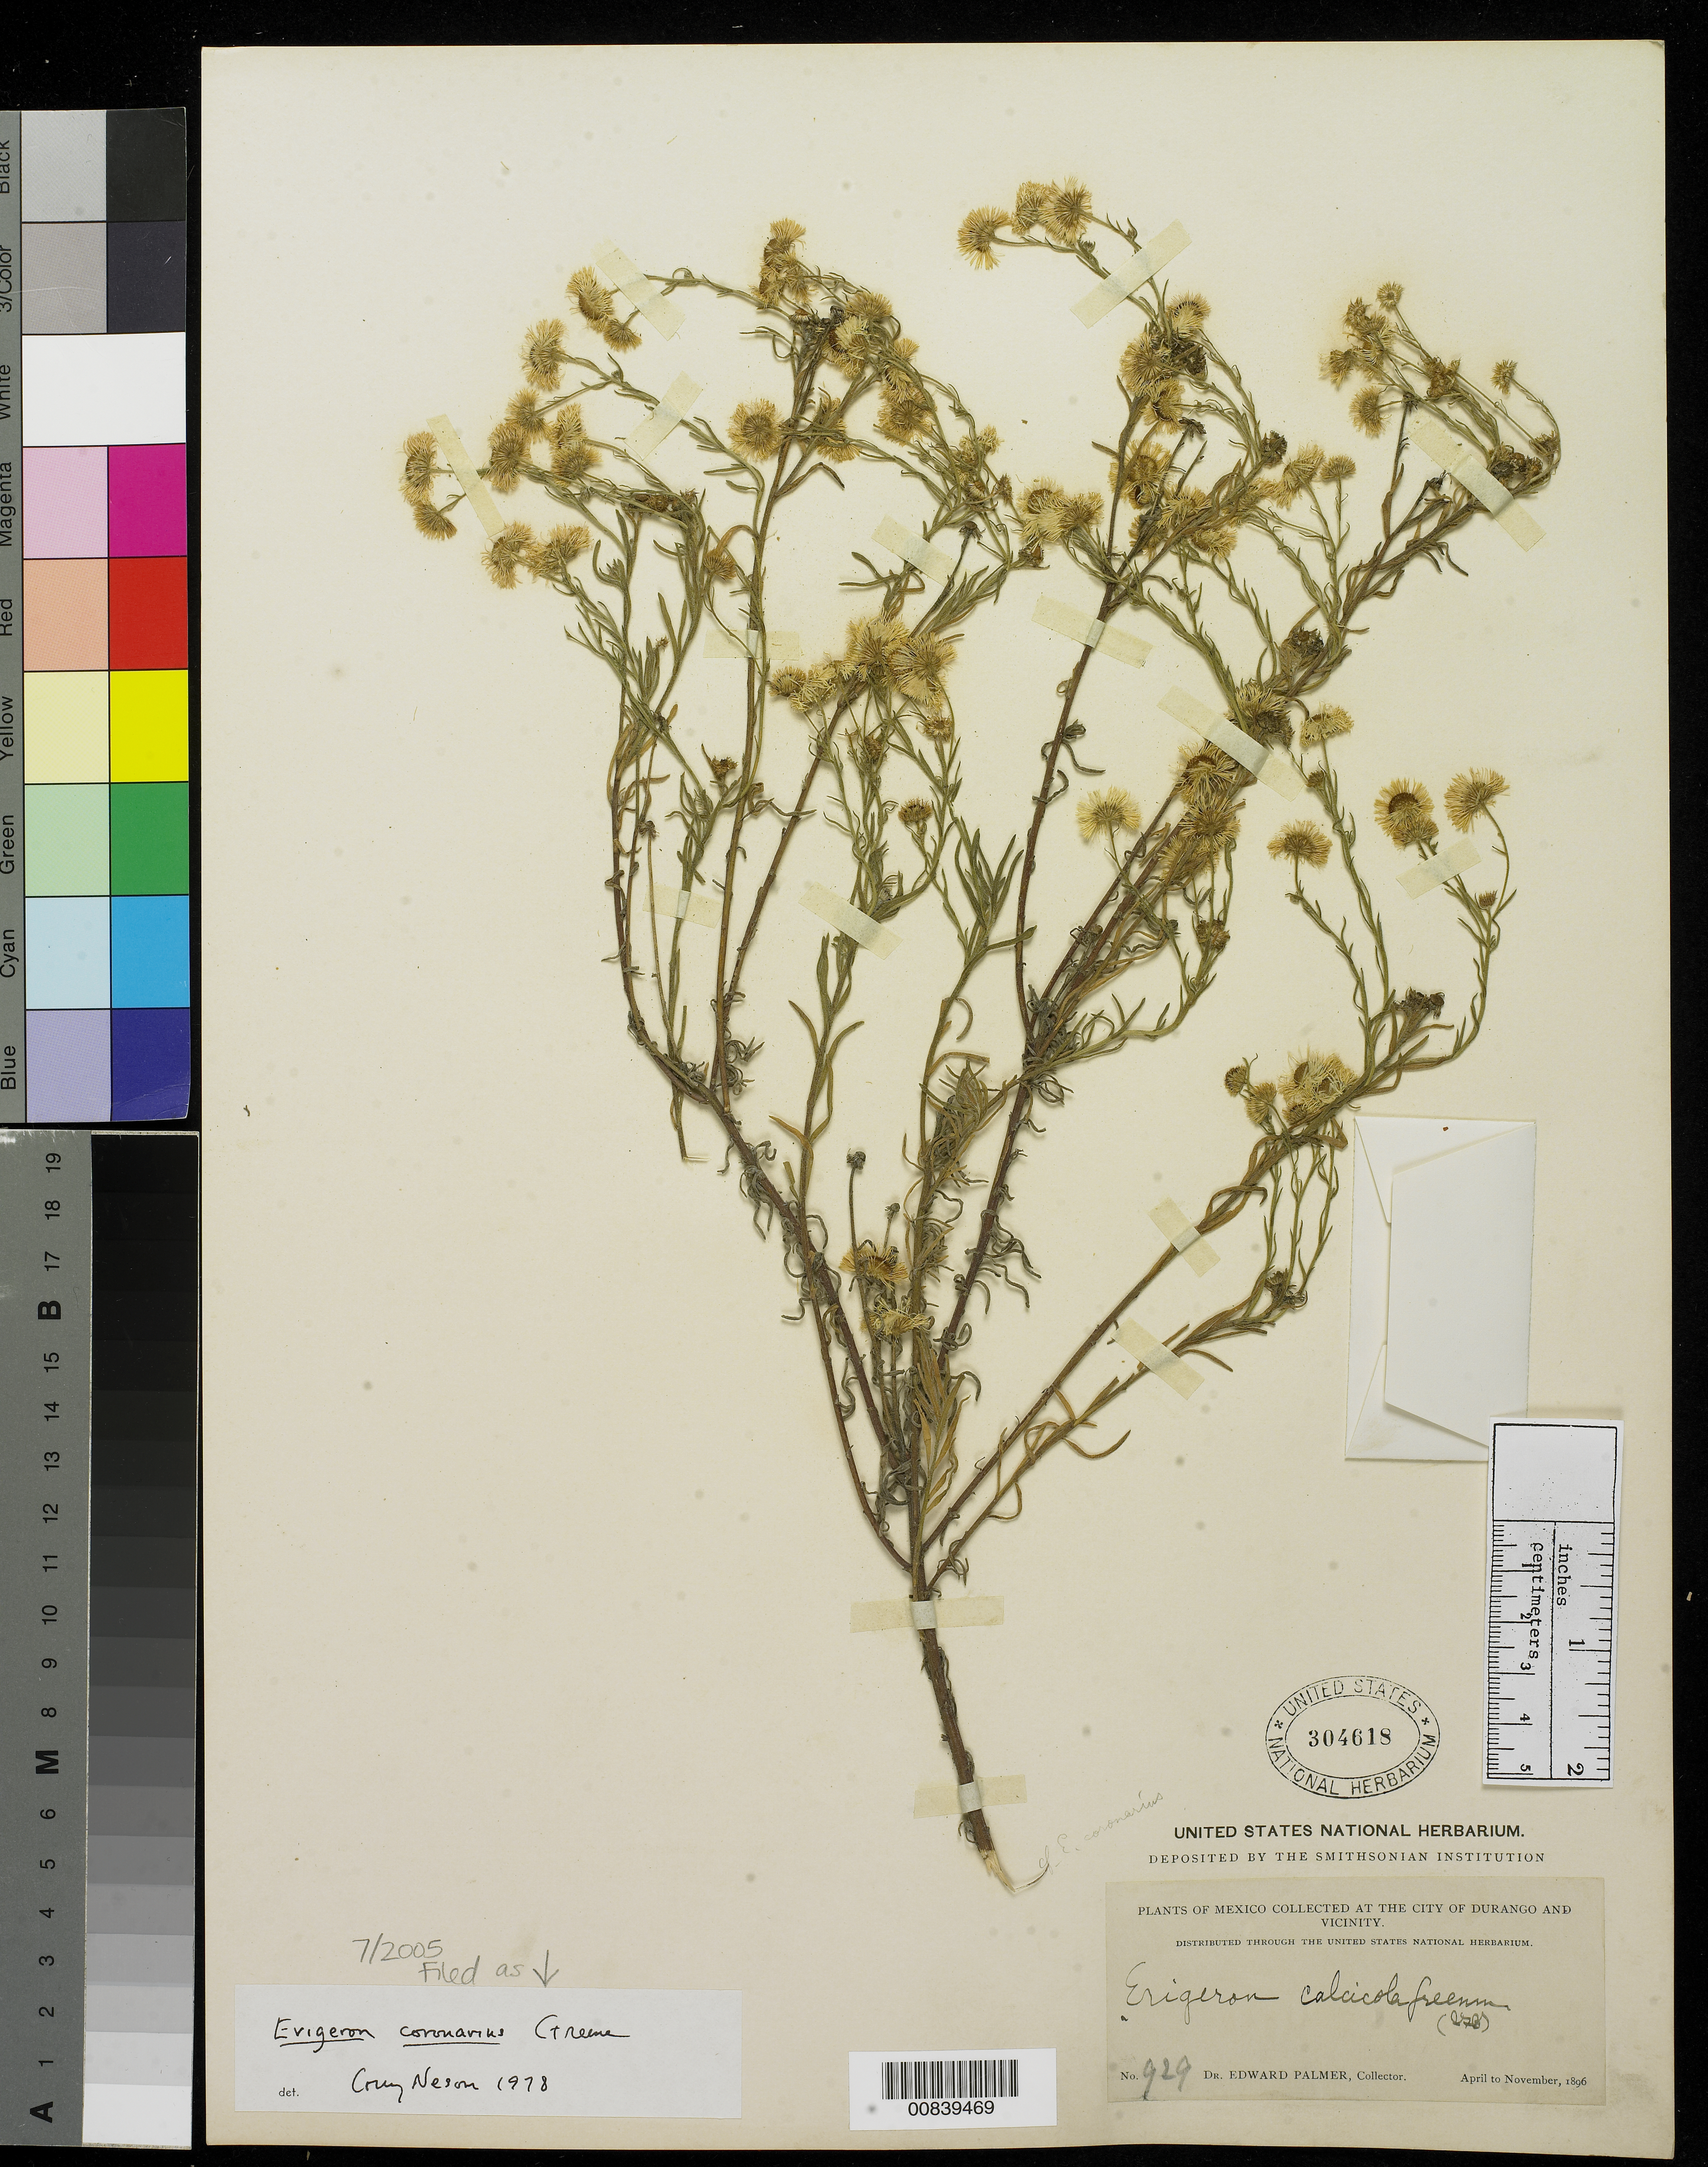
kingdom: Plantae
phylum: Tracheophyta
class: Magnoliopsida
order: Asterales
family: Asteraceae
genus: Erigeron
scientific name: Erigeron coronarius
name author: Greene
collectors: E. Palmer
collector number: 929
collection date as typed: Apr 1896 to -- Nov 1896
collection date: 1896-04/1896-11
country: Mexico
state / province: Durango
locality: City of Durango and vicinity.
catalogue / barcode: US 304618